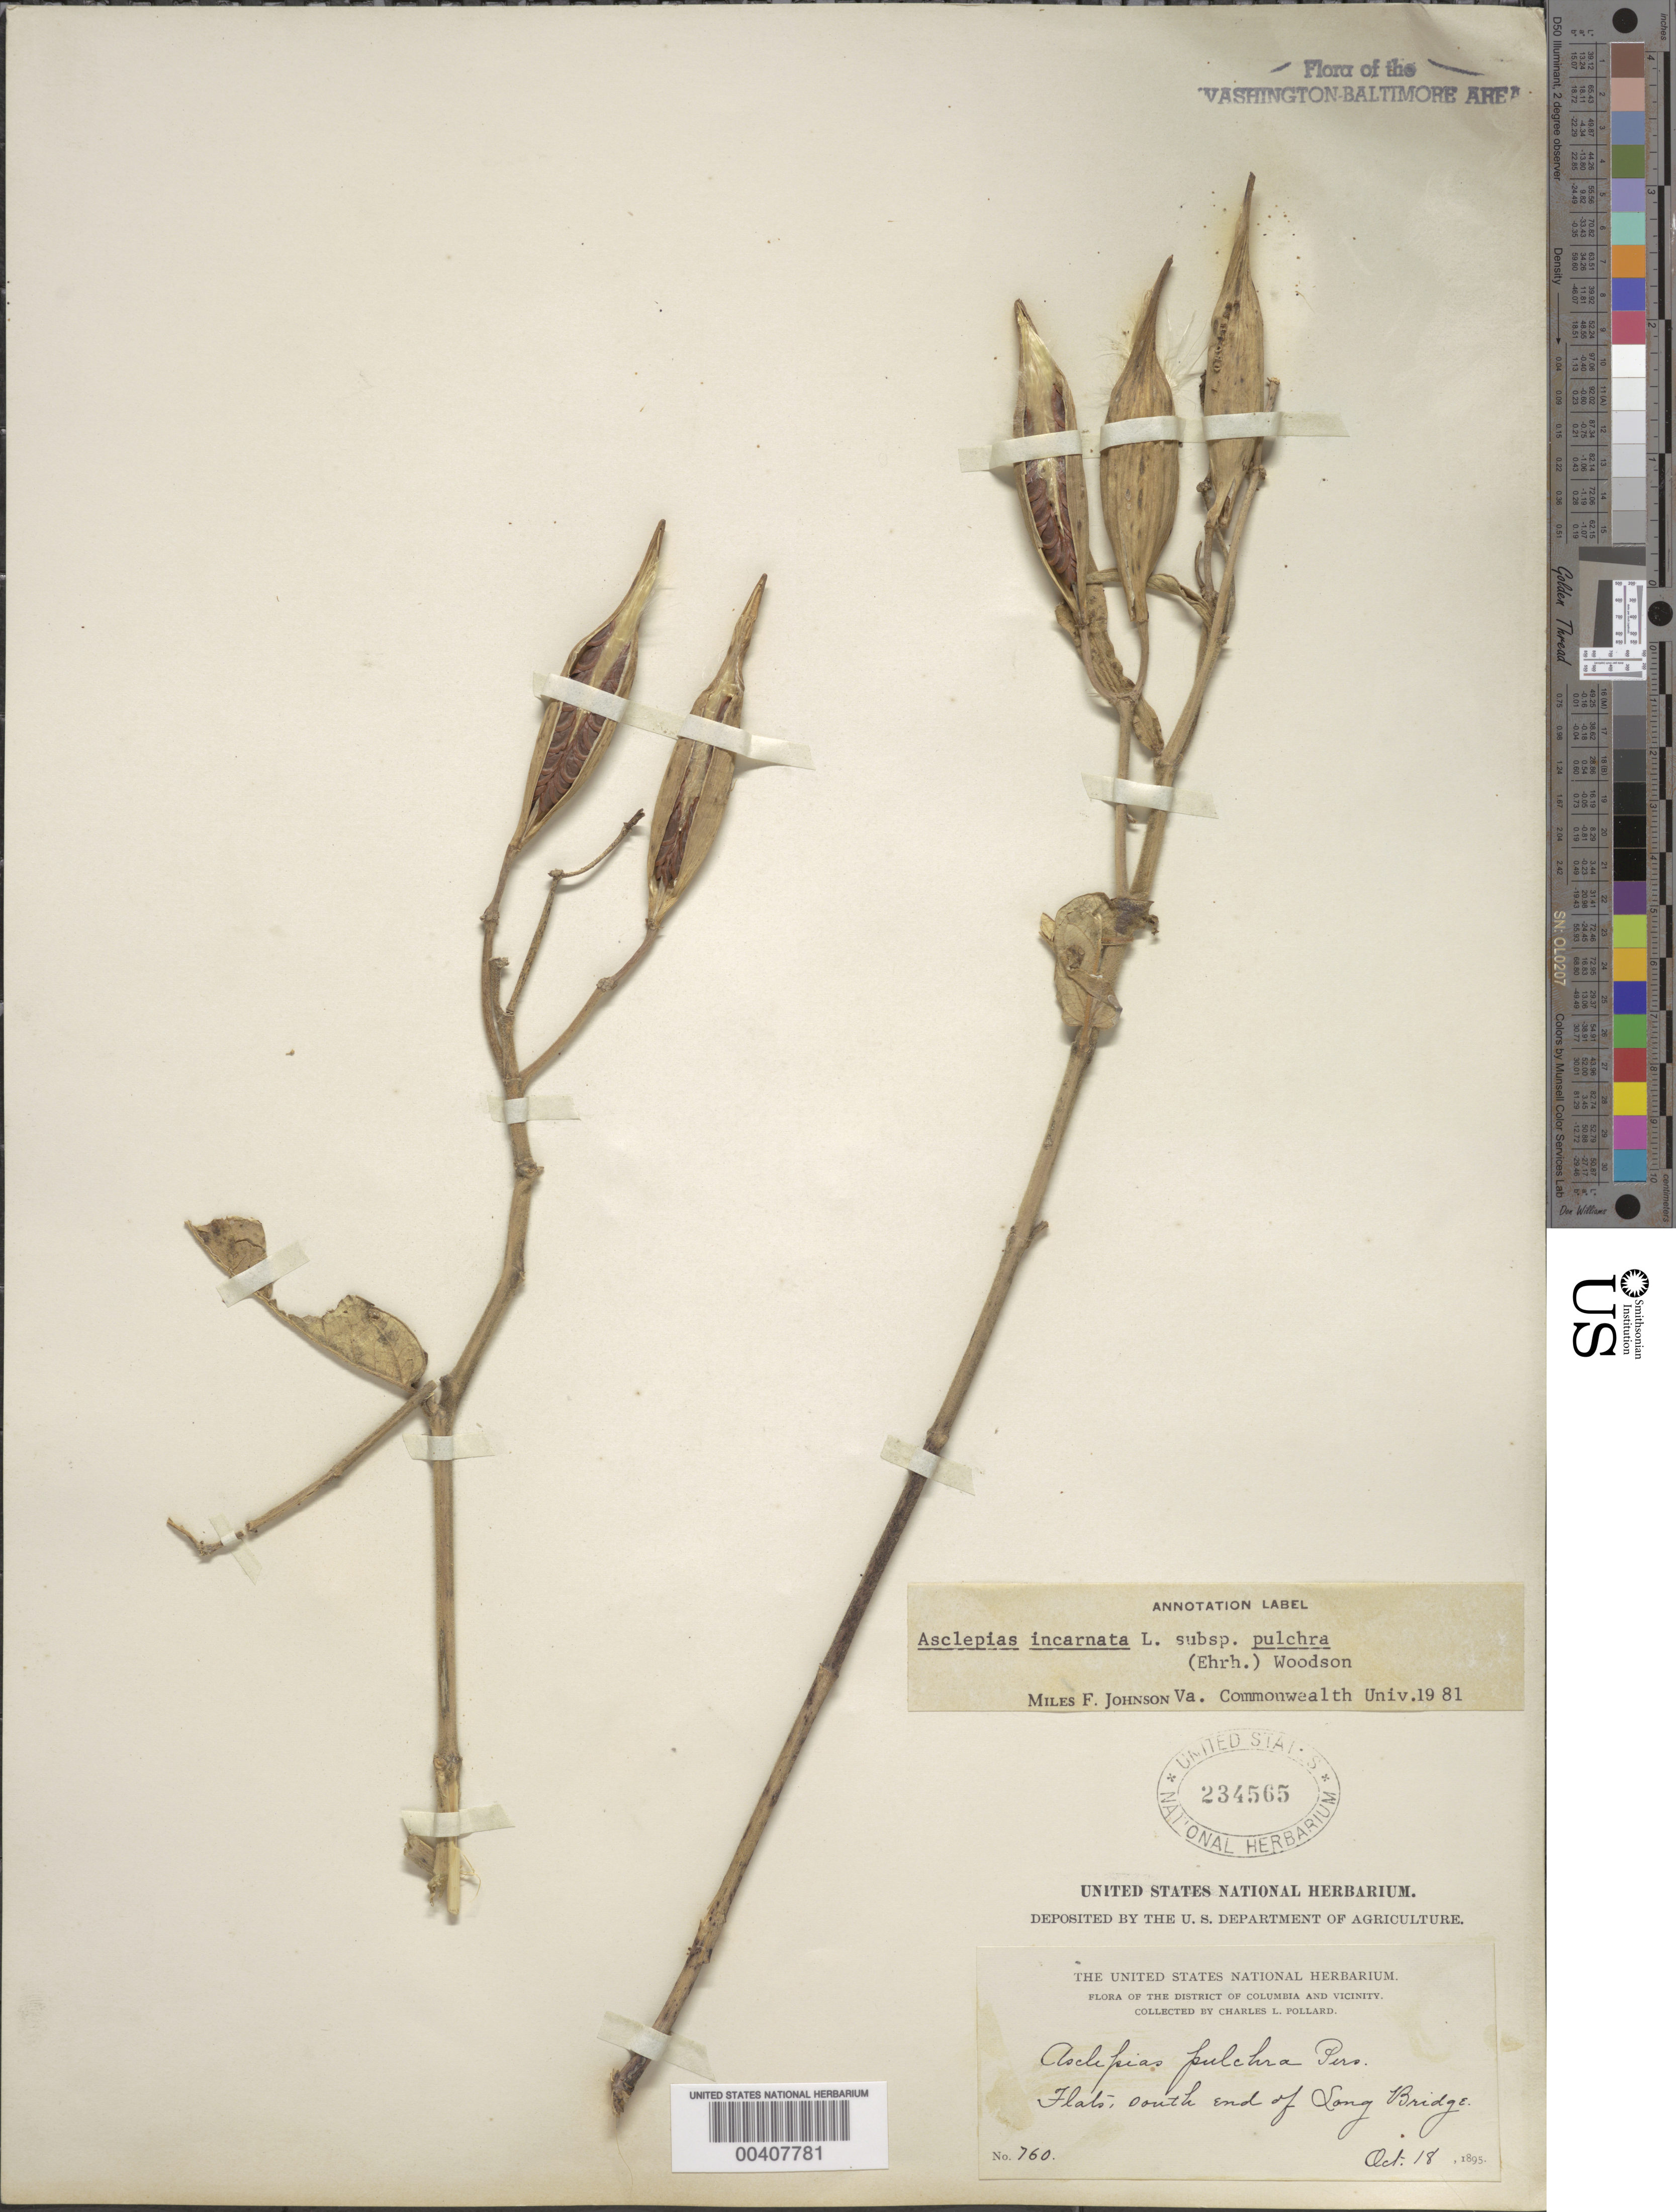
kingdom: Plantae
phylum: Tracheophyta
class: Magnoliopsida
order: Gentianales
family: Apocynaceae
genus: Asclepias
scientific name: Asclepias incarnata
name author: L.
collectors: C. L. Pollard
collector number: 760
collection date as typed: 18 Oct 1895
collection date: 1895-10-18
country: United States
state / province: Virginia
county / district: Arlington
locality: Long Bridge, south end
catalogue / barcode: US 234565